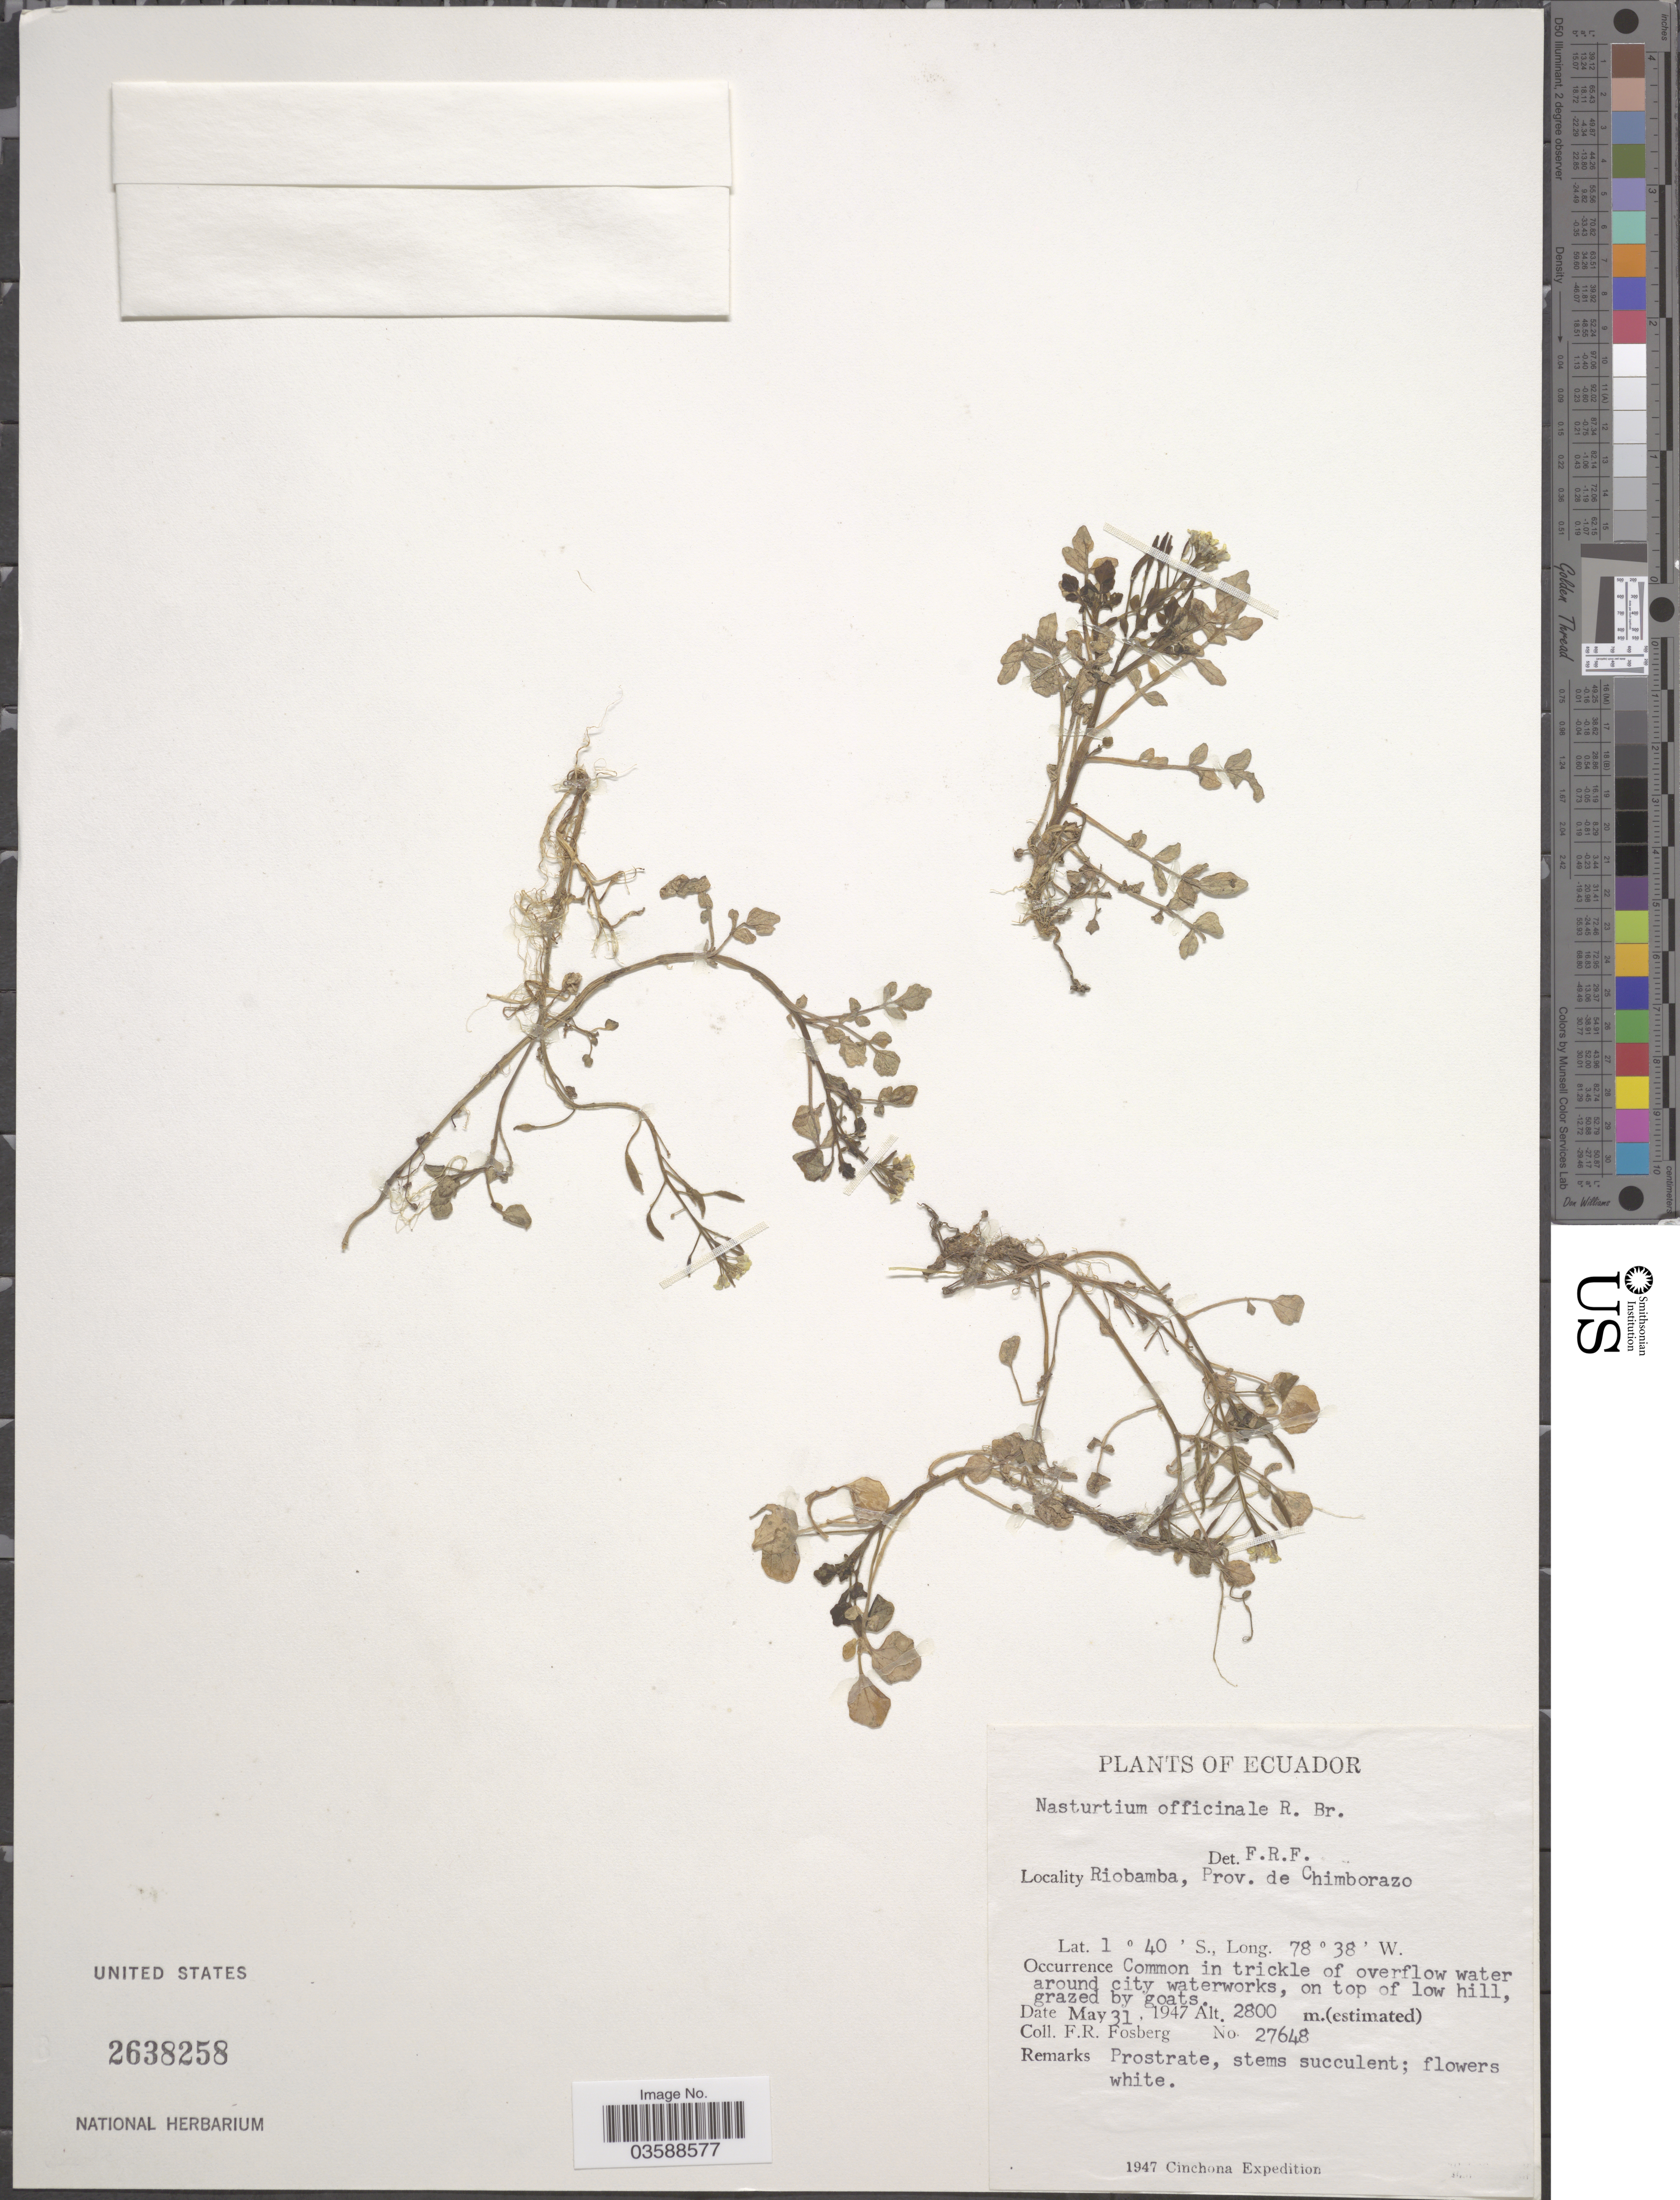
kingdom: Plantae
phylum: Tracheophyta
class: Magnoliopsida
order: Brassicales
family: Brassicaceae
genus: Nasturtium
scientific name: Nasturtium officinale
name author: R. Br.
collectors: F. R. Fosberg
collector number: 27648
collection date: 1947-05-31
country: Ecuador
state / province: Chimborazo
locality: Riobamba.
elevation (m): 2800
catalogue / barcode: US 2638258